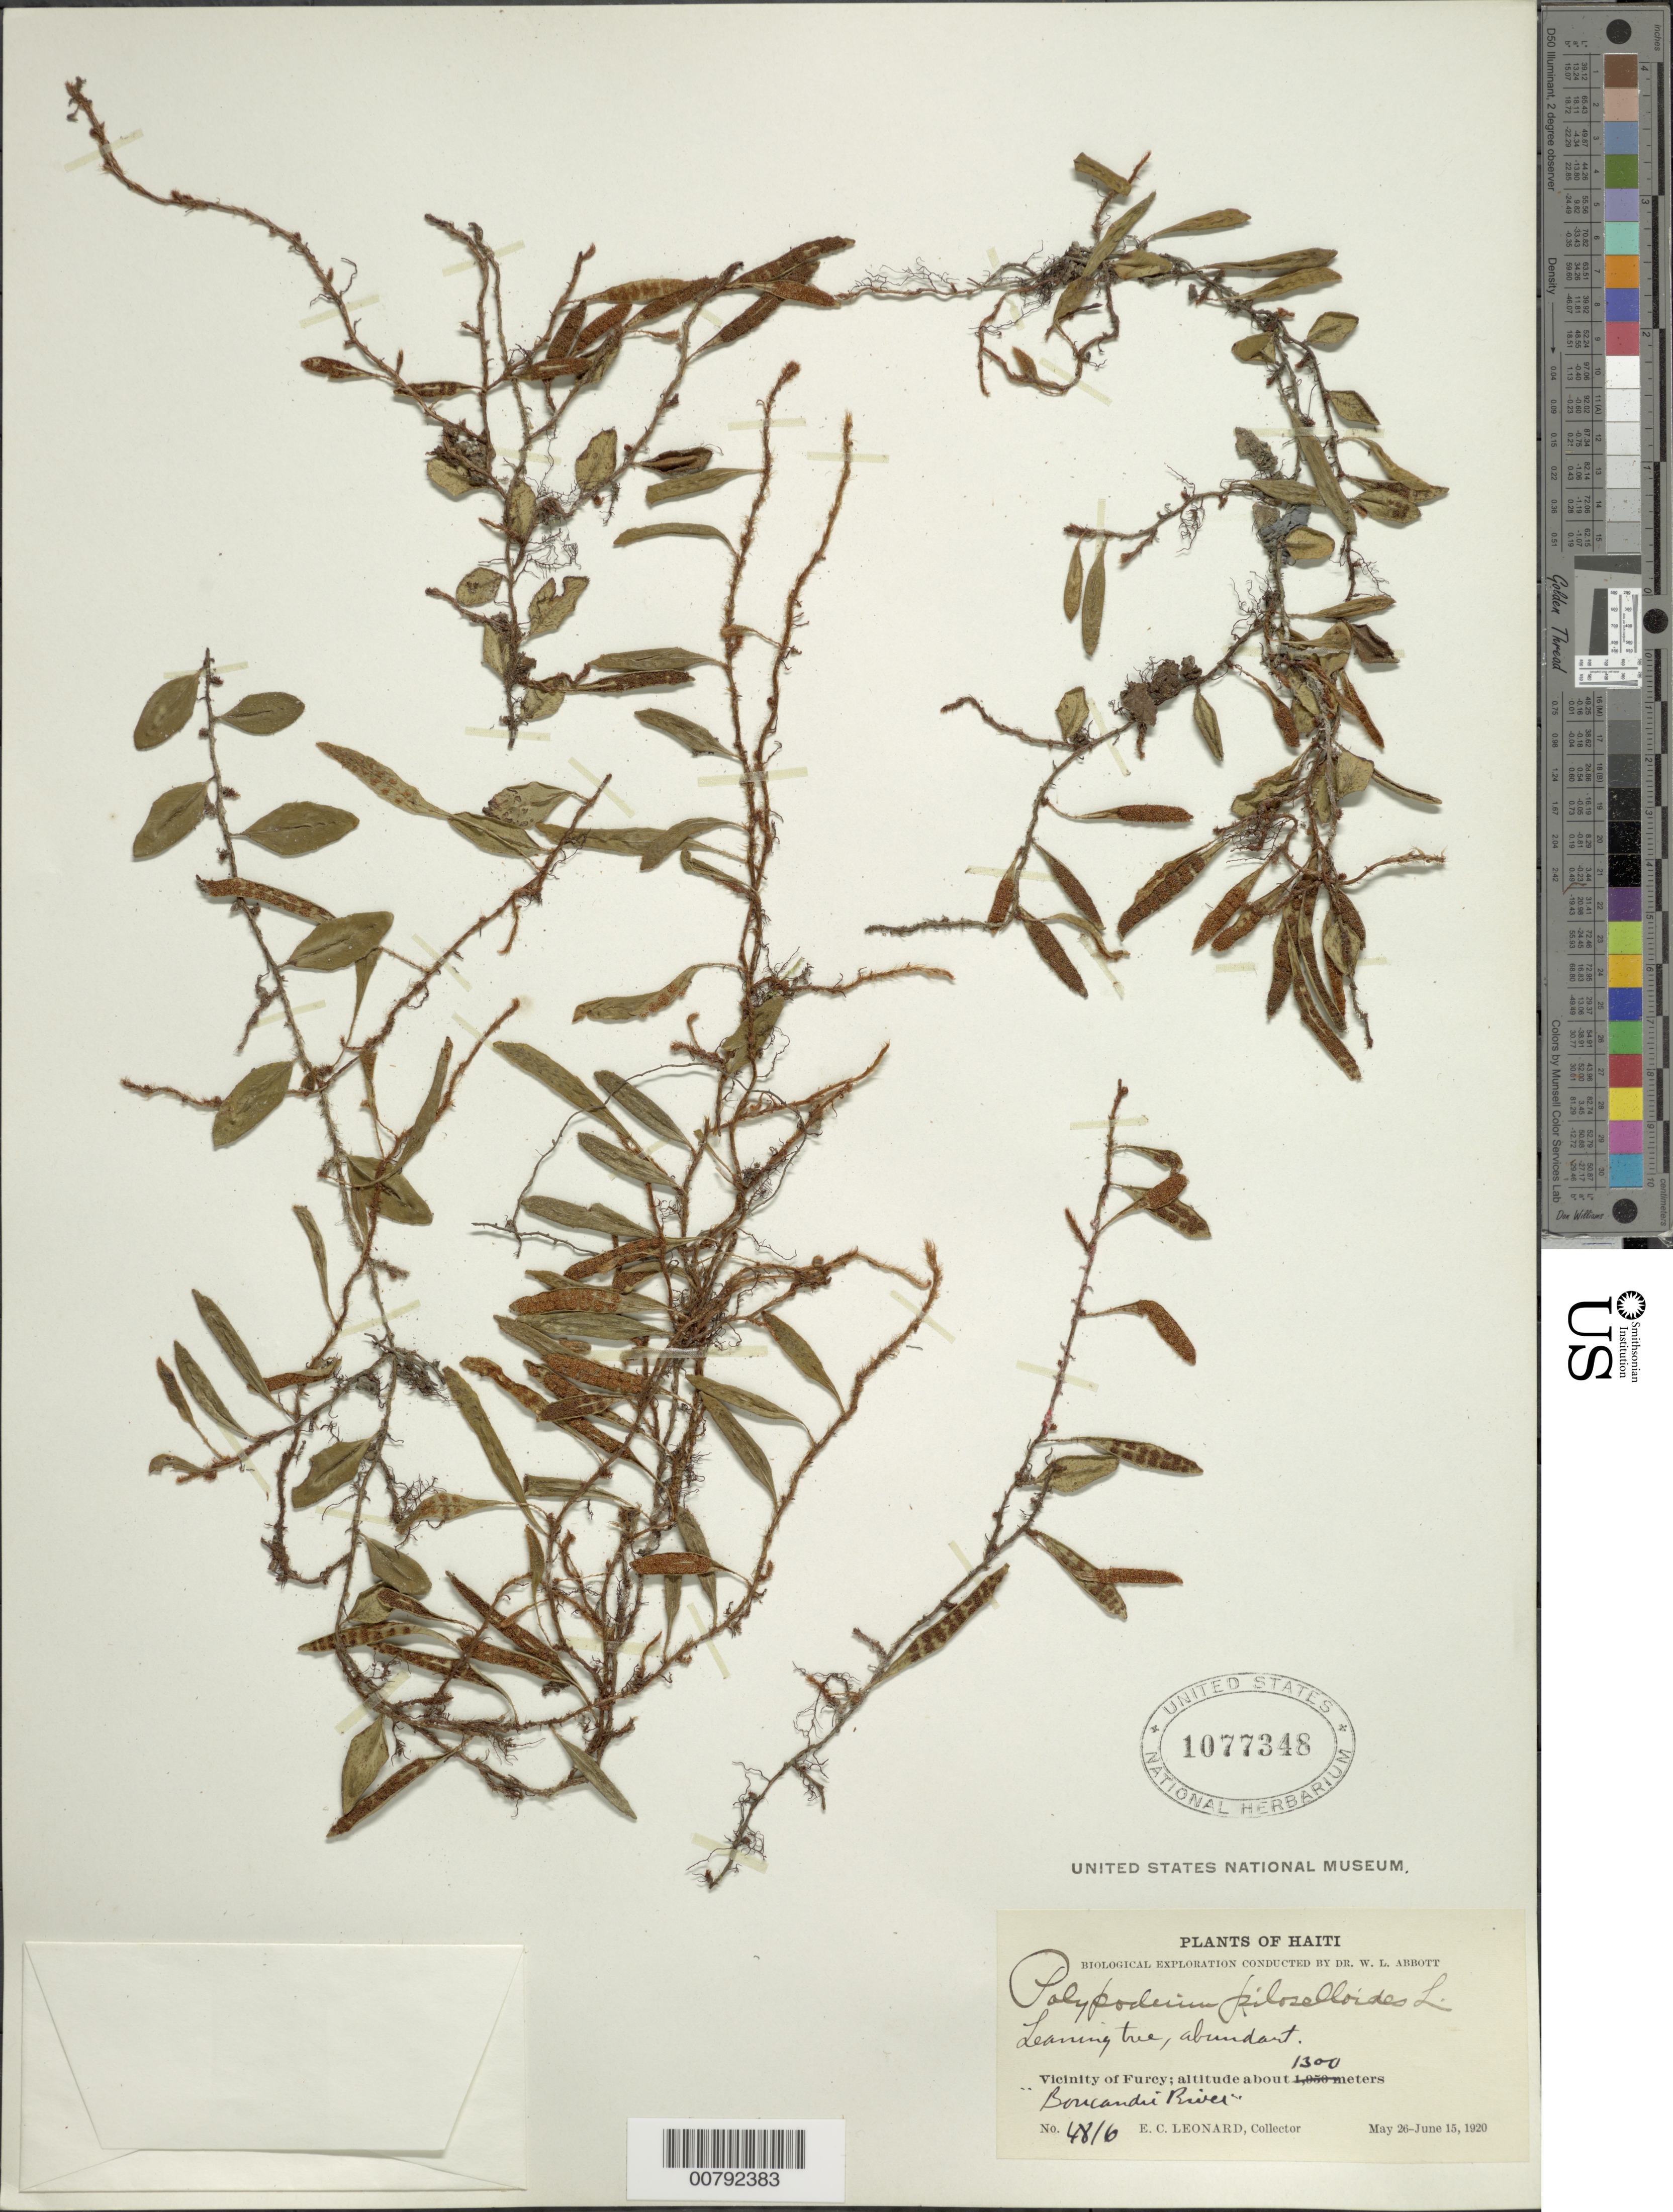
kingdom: Plantae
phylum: Tracheophyta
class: Polypodiopsida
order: Polypodiales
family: Polypodiaceae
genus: Microgramma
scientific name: Microgramma piloselloides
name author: (L.) Copel.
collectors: E. C. Leonard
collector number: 4816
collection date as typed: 26 May 1920 to 15 Jun 1920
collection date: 1920-05-26/1920-06-15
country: Haiti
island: Hispaniola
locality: Furcy vicinity, Boucandu River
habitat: On leaning tree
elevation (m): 1300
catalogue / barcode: US 1077348